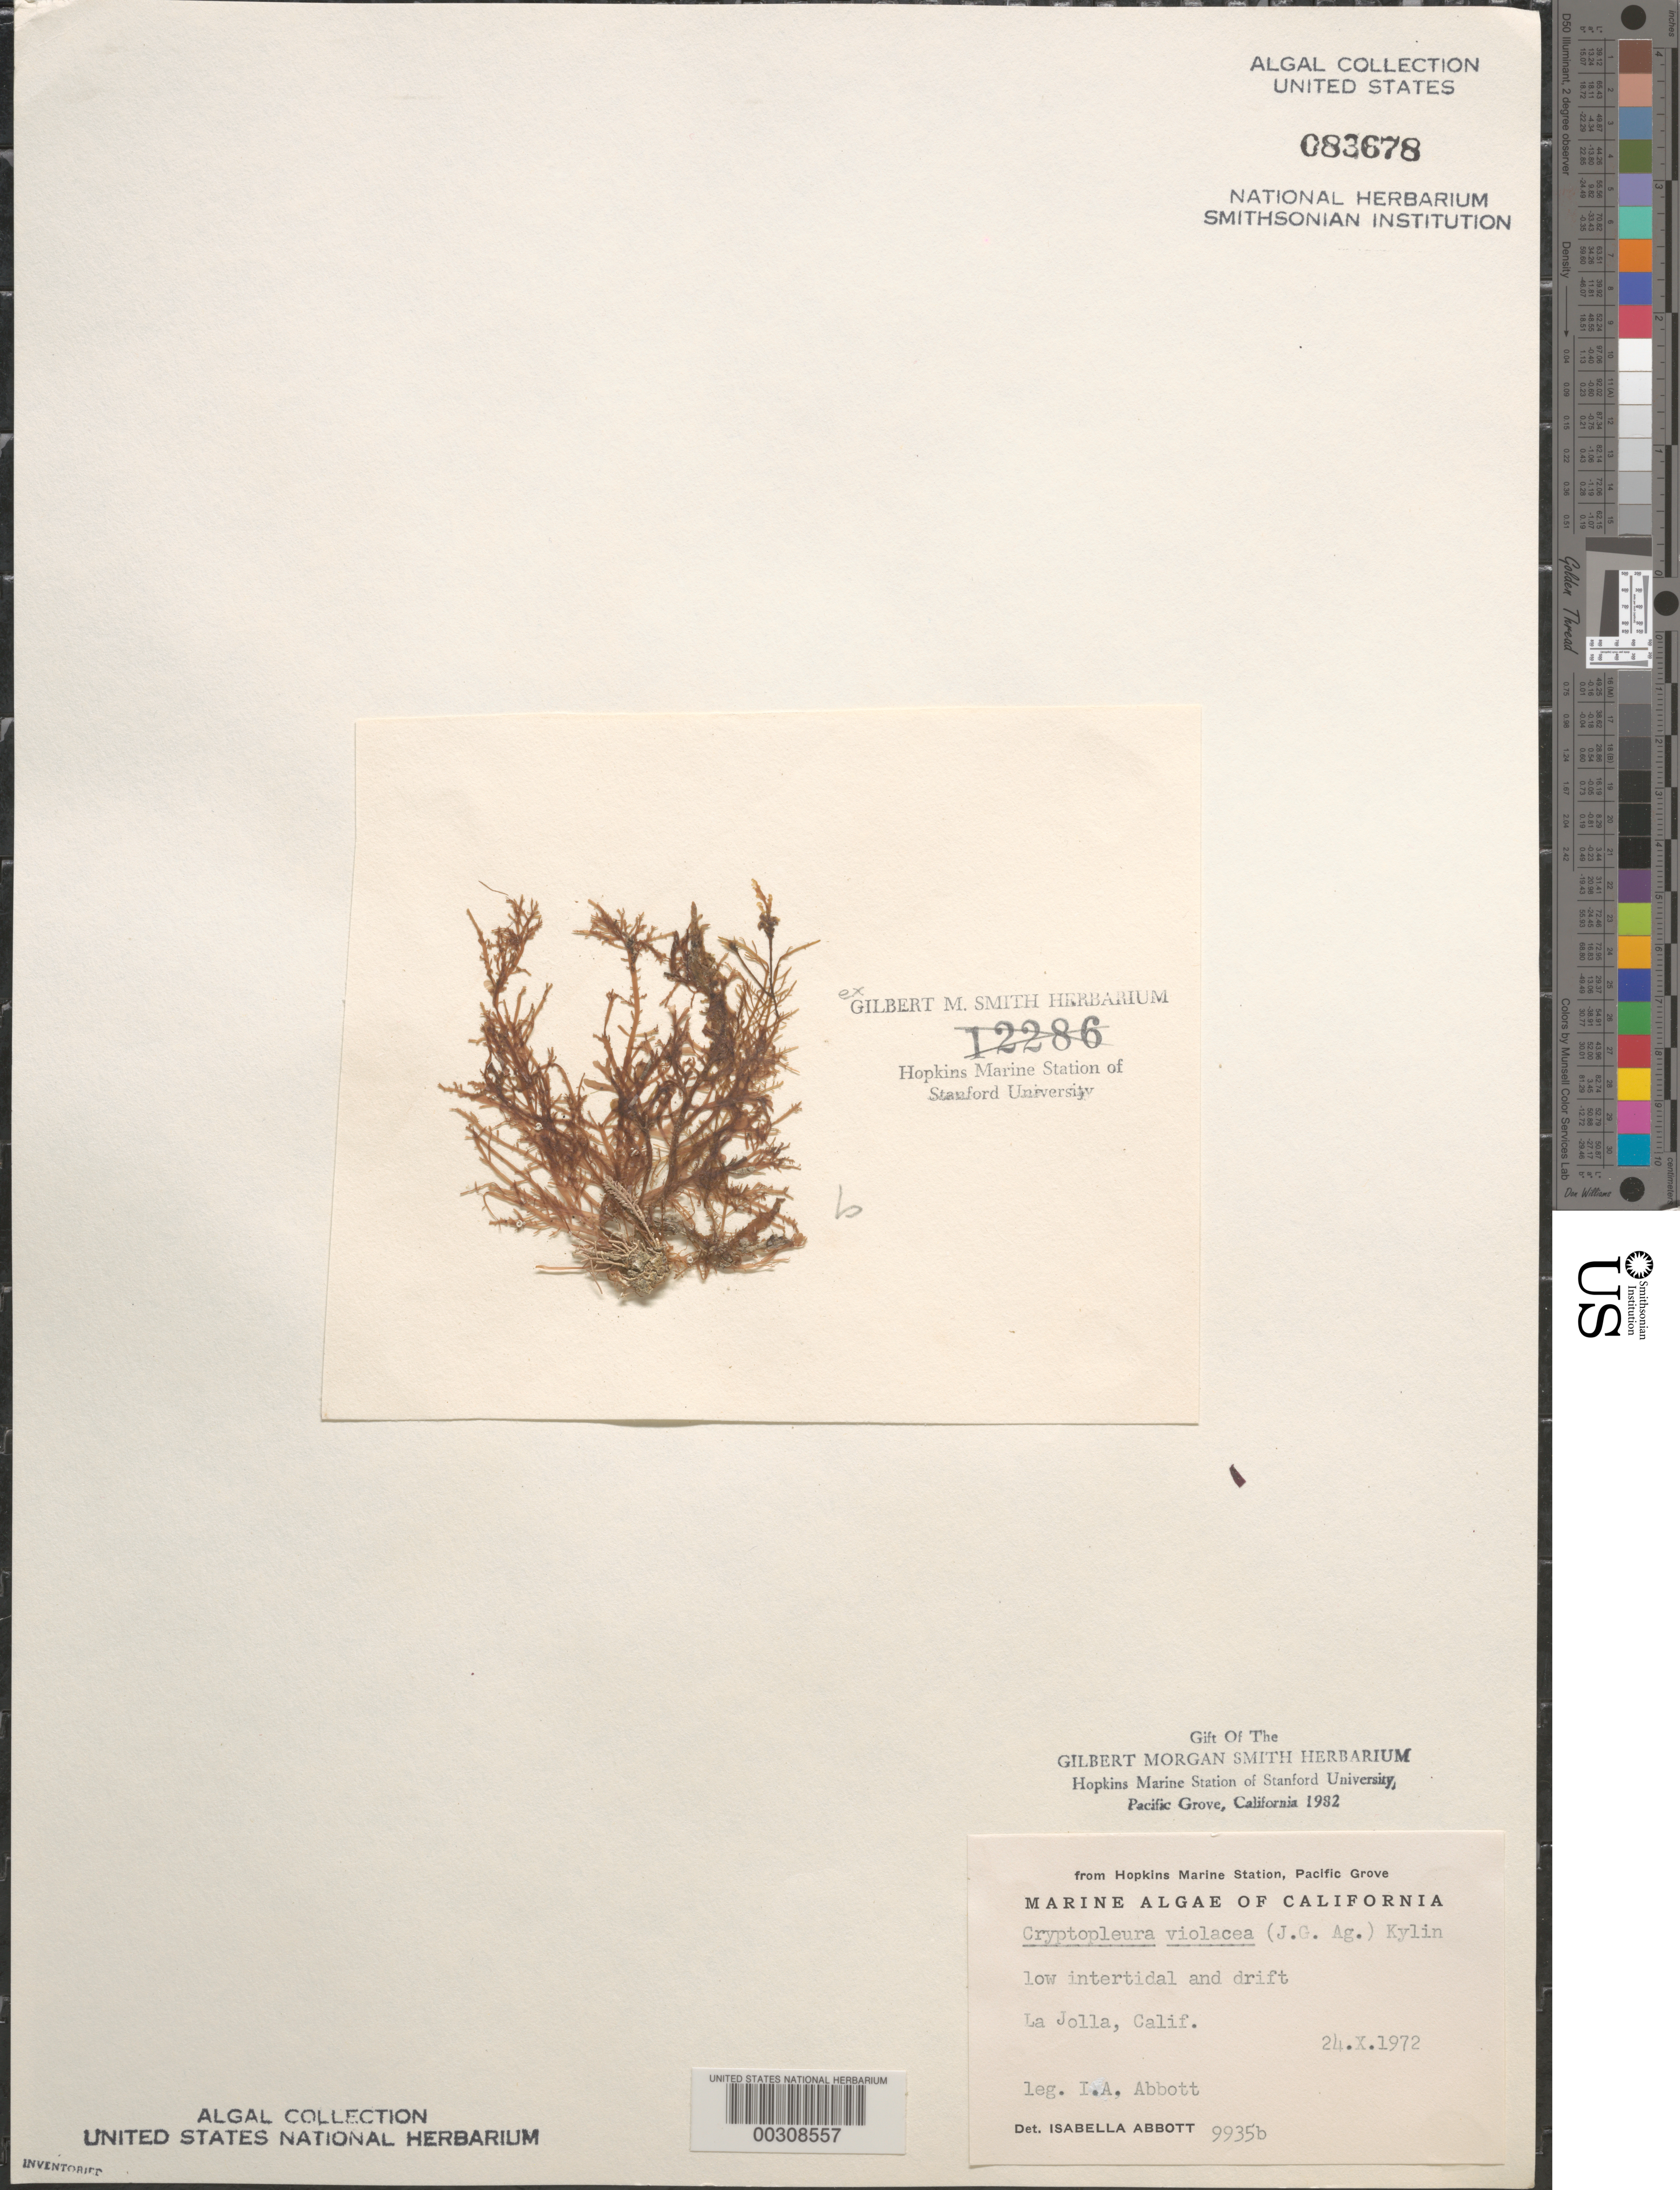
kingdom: Plantae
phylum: Rhodophyta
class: Florideophyceae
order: Ceramiales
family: Delesseriaceae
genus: Cryptopleura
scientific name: Cryptopleura violacea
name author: (J. Ag.) Kylin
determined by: Abbott, Isabella A.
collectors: I. A. Abbott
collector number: IAA 9935b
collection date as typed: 24 Oct 1972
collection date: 1972-10-24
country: United States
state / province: California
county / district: San Diego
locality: La Jolla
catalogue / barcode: US 83678